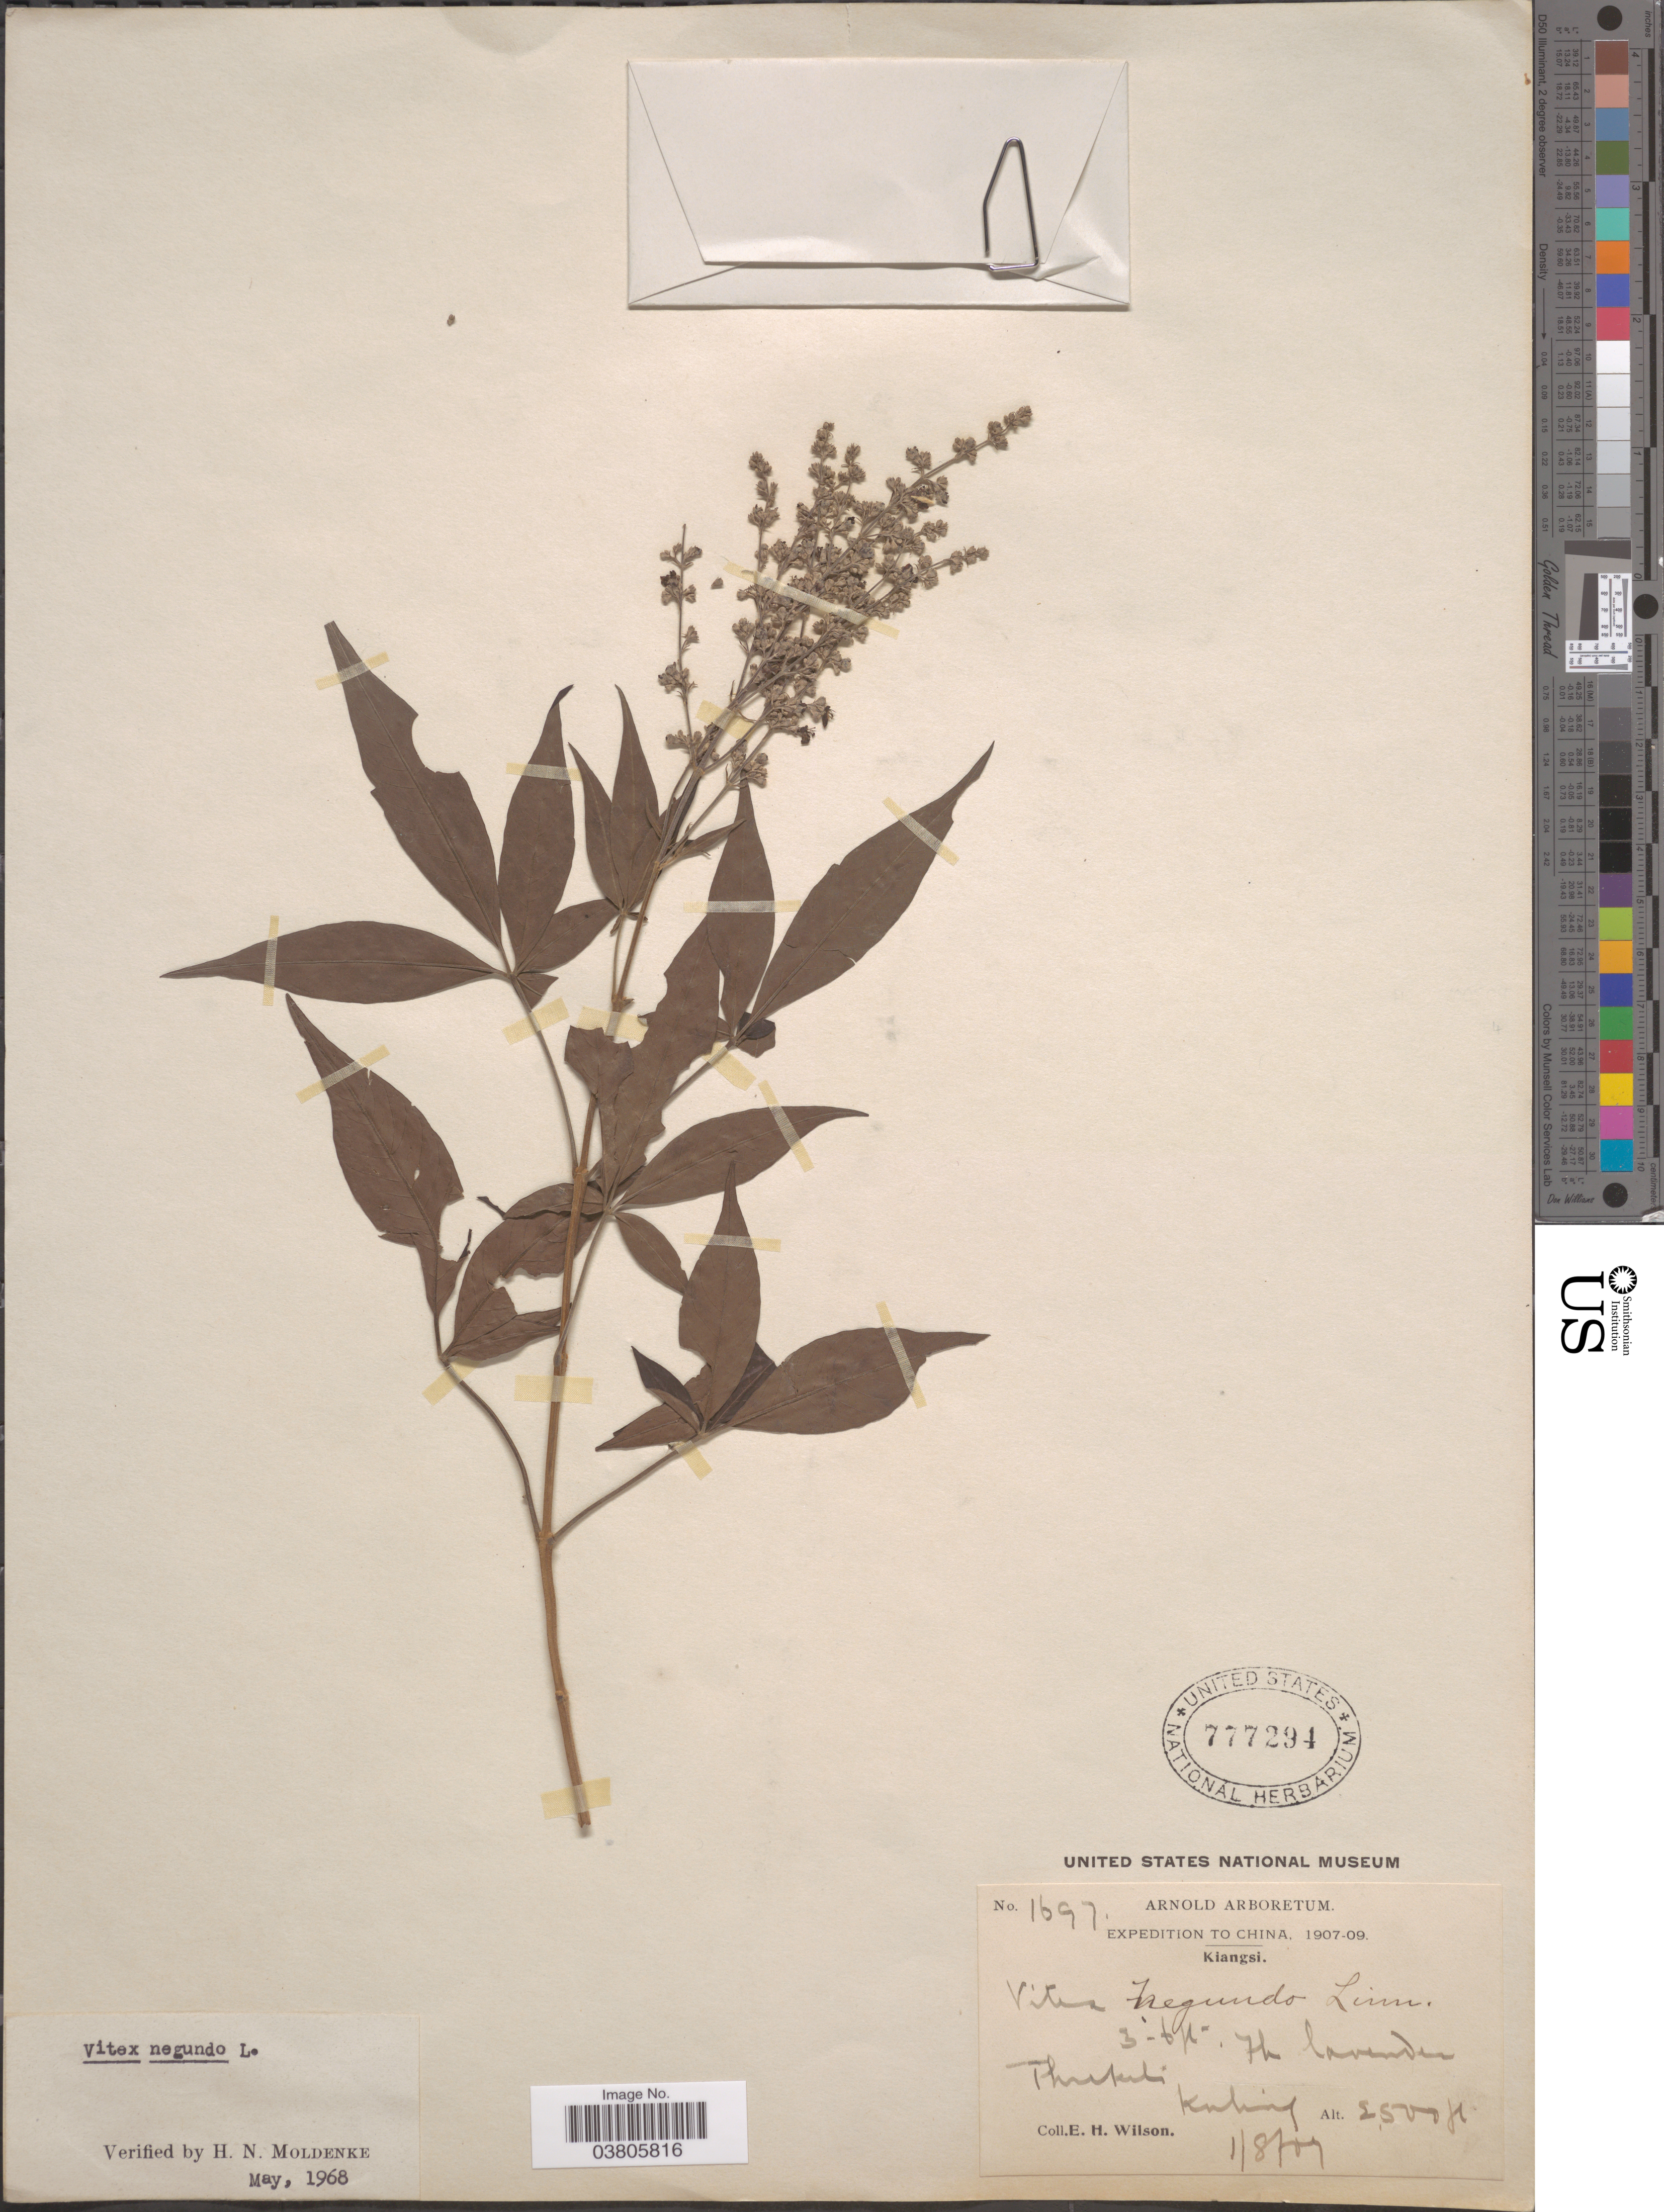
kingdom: Plantae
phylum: Tracheophyta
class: Magnoliopsida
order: Lamiales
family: Lamiaceae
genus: Vitex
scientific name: Vitex negundo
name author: L.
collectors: E. Wilson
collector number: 1697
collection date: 1907-08-01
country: China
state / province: Jiangxi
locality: Kiangsi.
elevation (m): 762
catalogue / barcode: US 777294